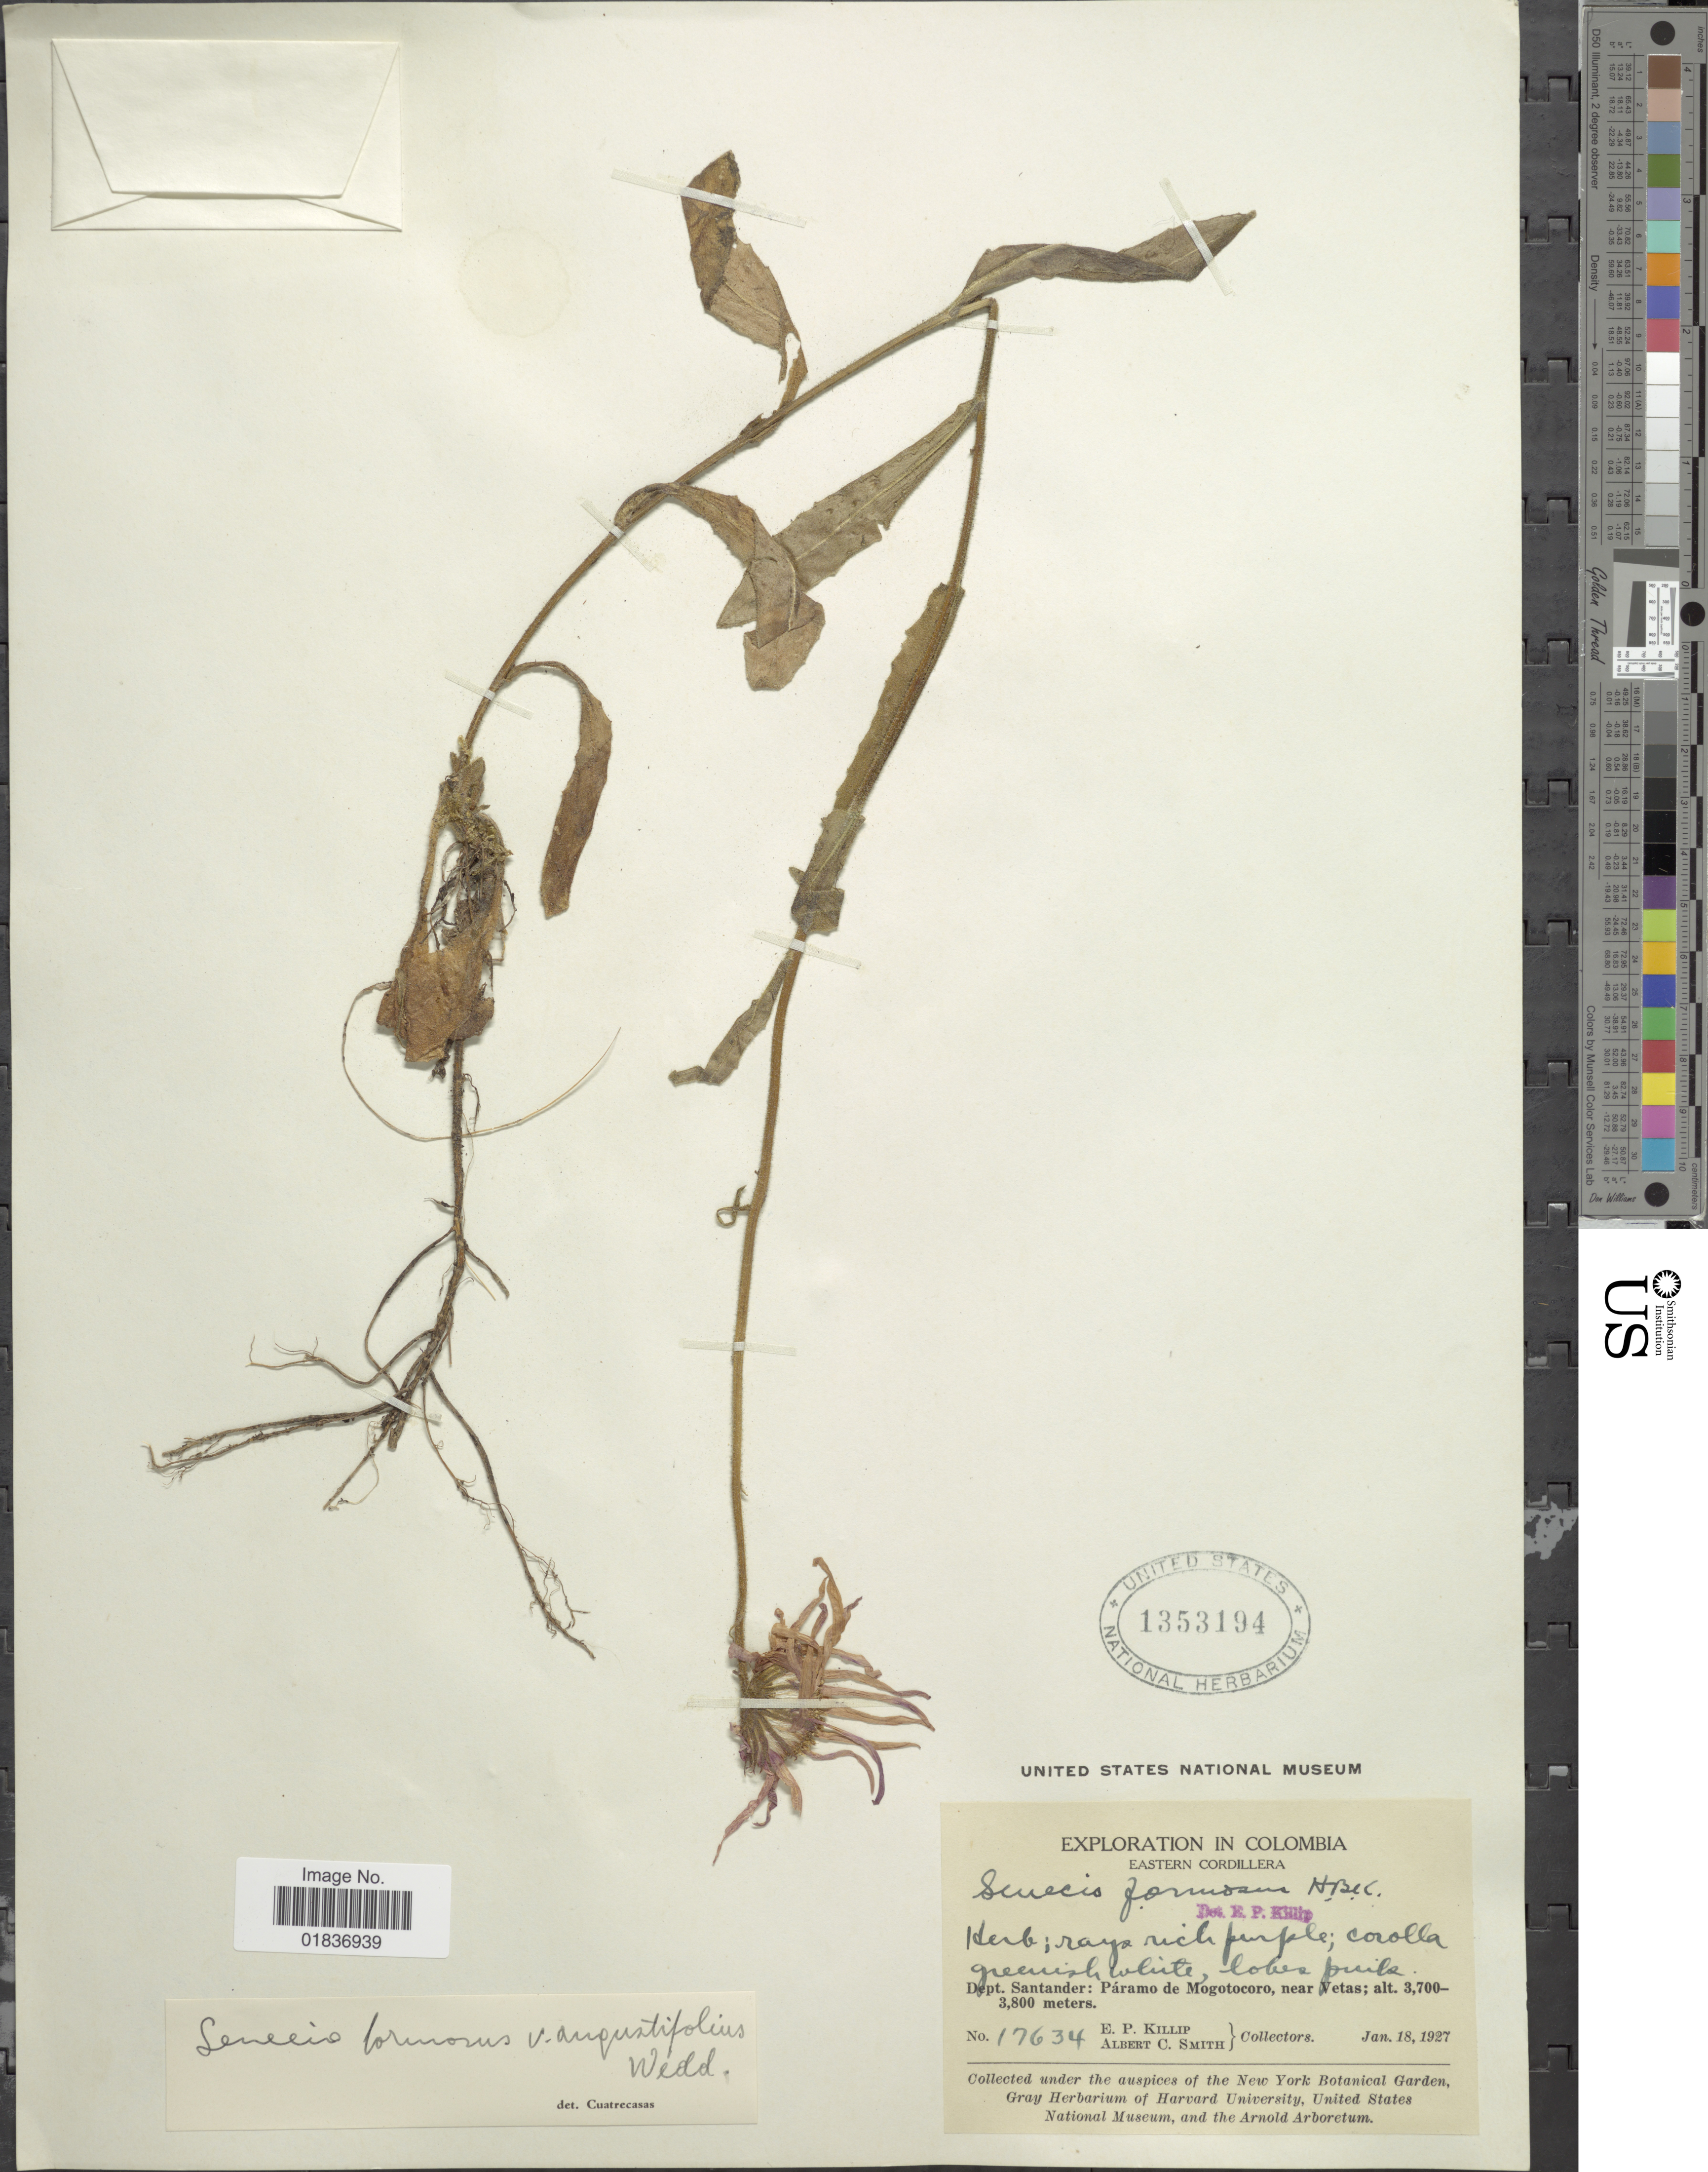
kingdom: Plantae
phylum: Tracheophyta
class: Magnoliopsida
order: Asterales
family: Asteraceae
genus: Senecio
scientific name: Senecio wedglacialis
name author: Cuatrec.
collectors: E. P. Killip & A. C. Smith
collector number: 17634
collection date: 1927-01-18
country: Colombia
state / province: Santander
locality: Dept. Santander: Paramo de Mogotocoro, near Vetas. Eastern Cordillera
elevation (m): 3700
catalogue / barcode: US 1353194